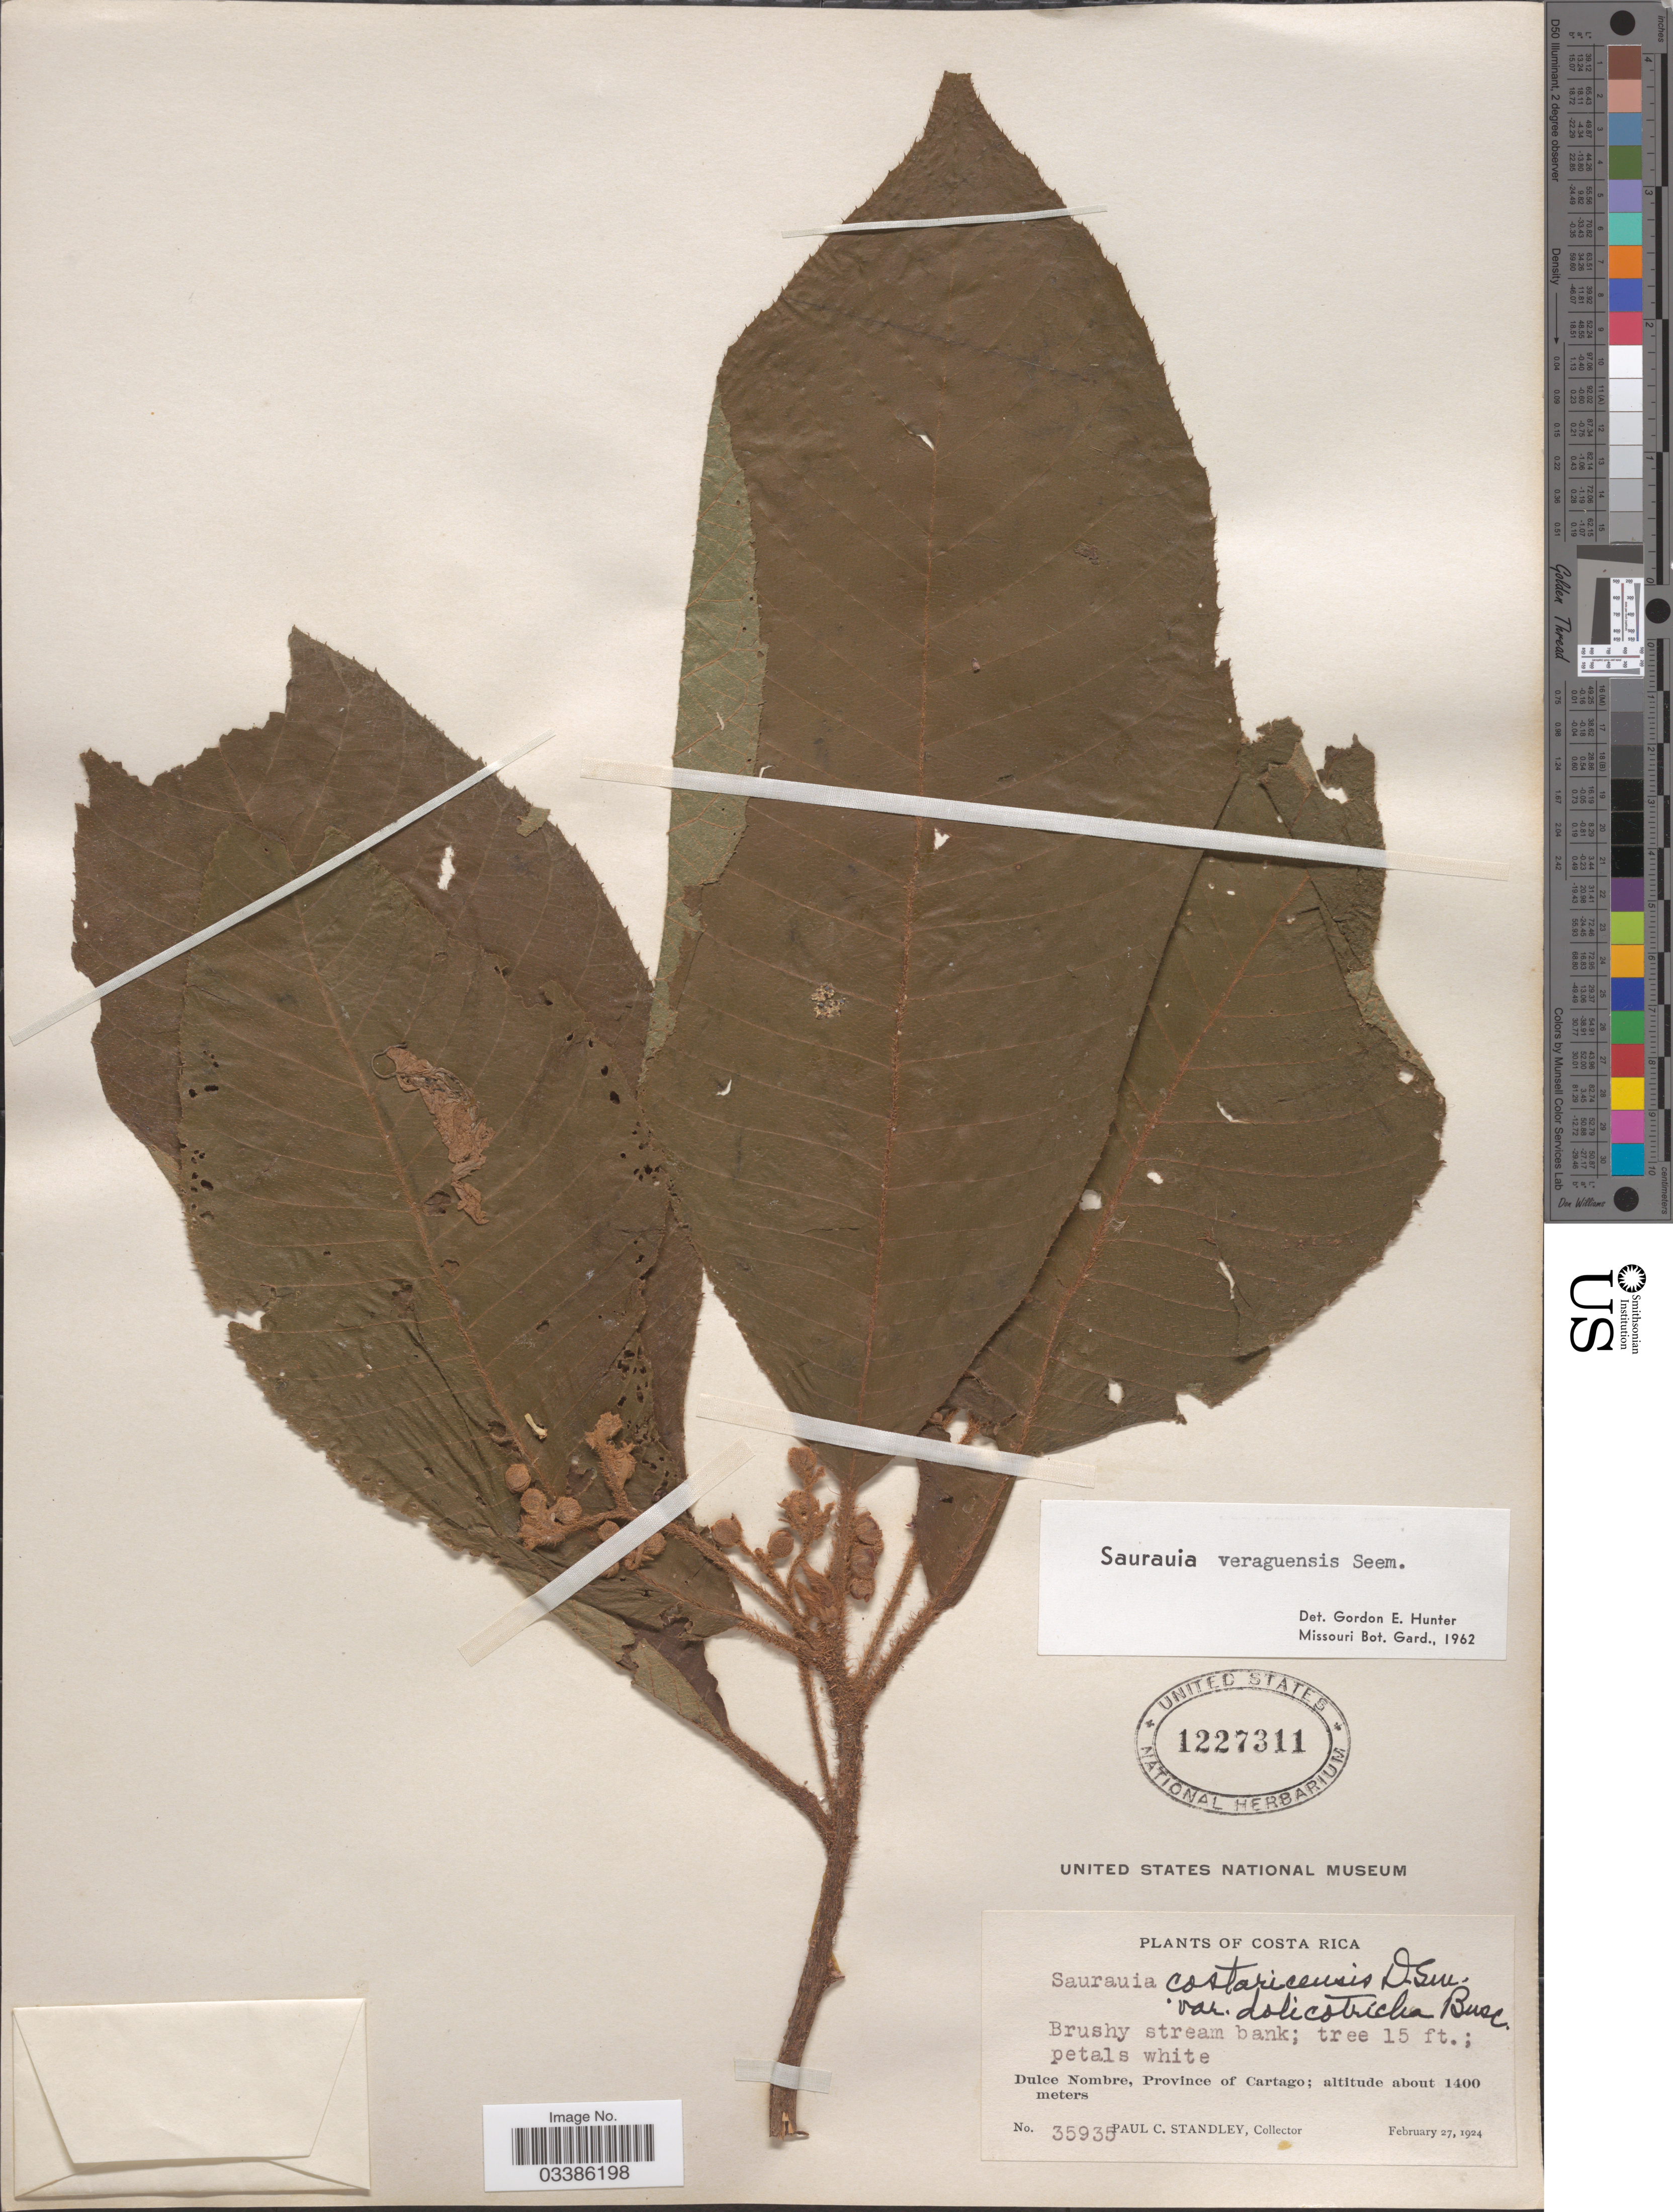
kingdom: Plantae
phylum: Tracheophyta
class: Magnoliopsida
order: Ericales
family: Actinidiaceae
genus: Saurauia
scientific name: Saurauia veraguasensis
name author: Seem.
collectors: P. C. Standley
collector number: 35935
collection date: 1924-02-27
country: Costa Rica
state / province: Cartago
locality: Dulce Nombre.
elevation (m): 1400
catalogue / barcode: US 1227311